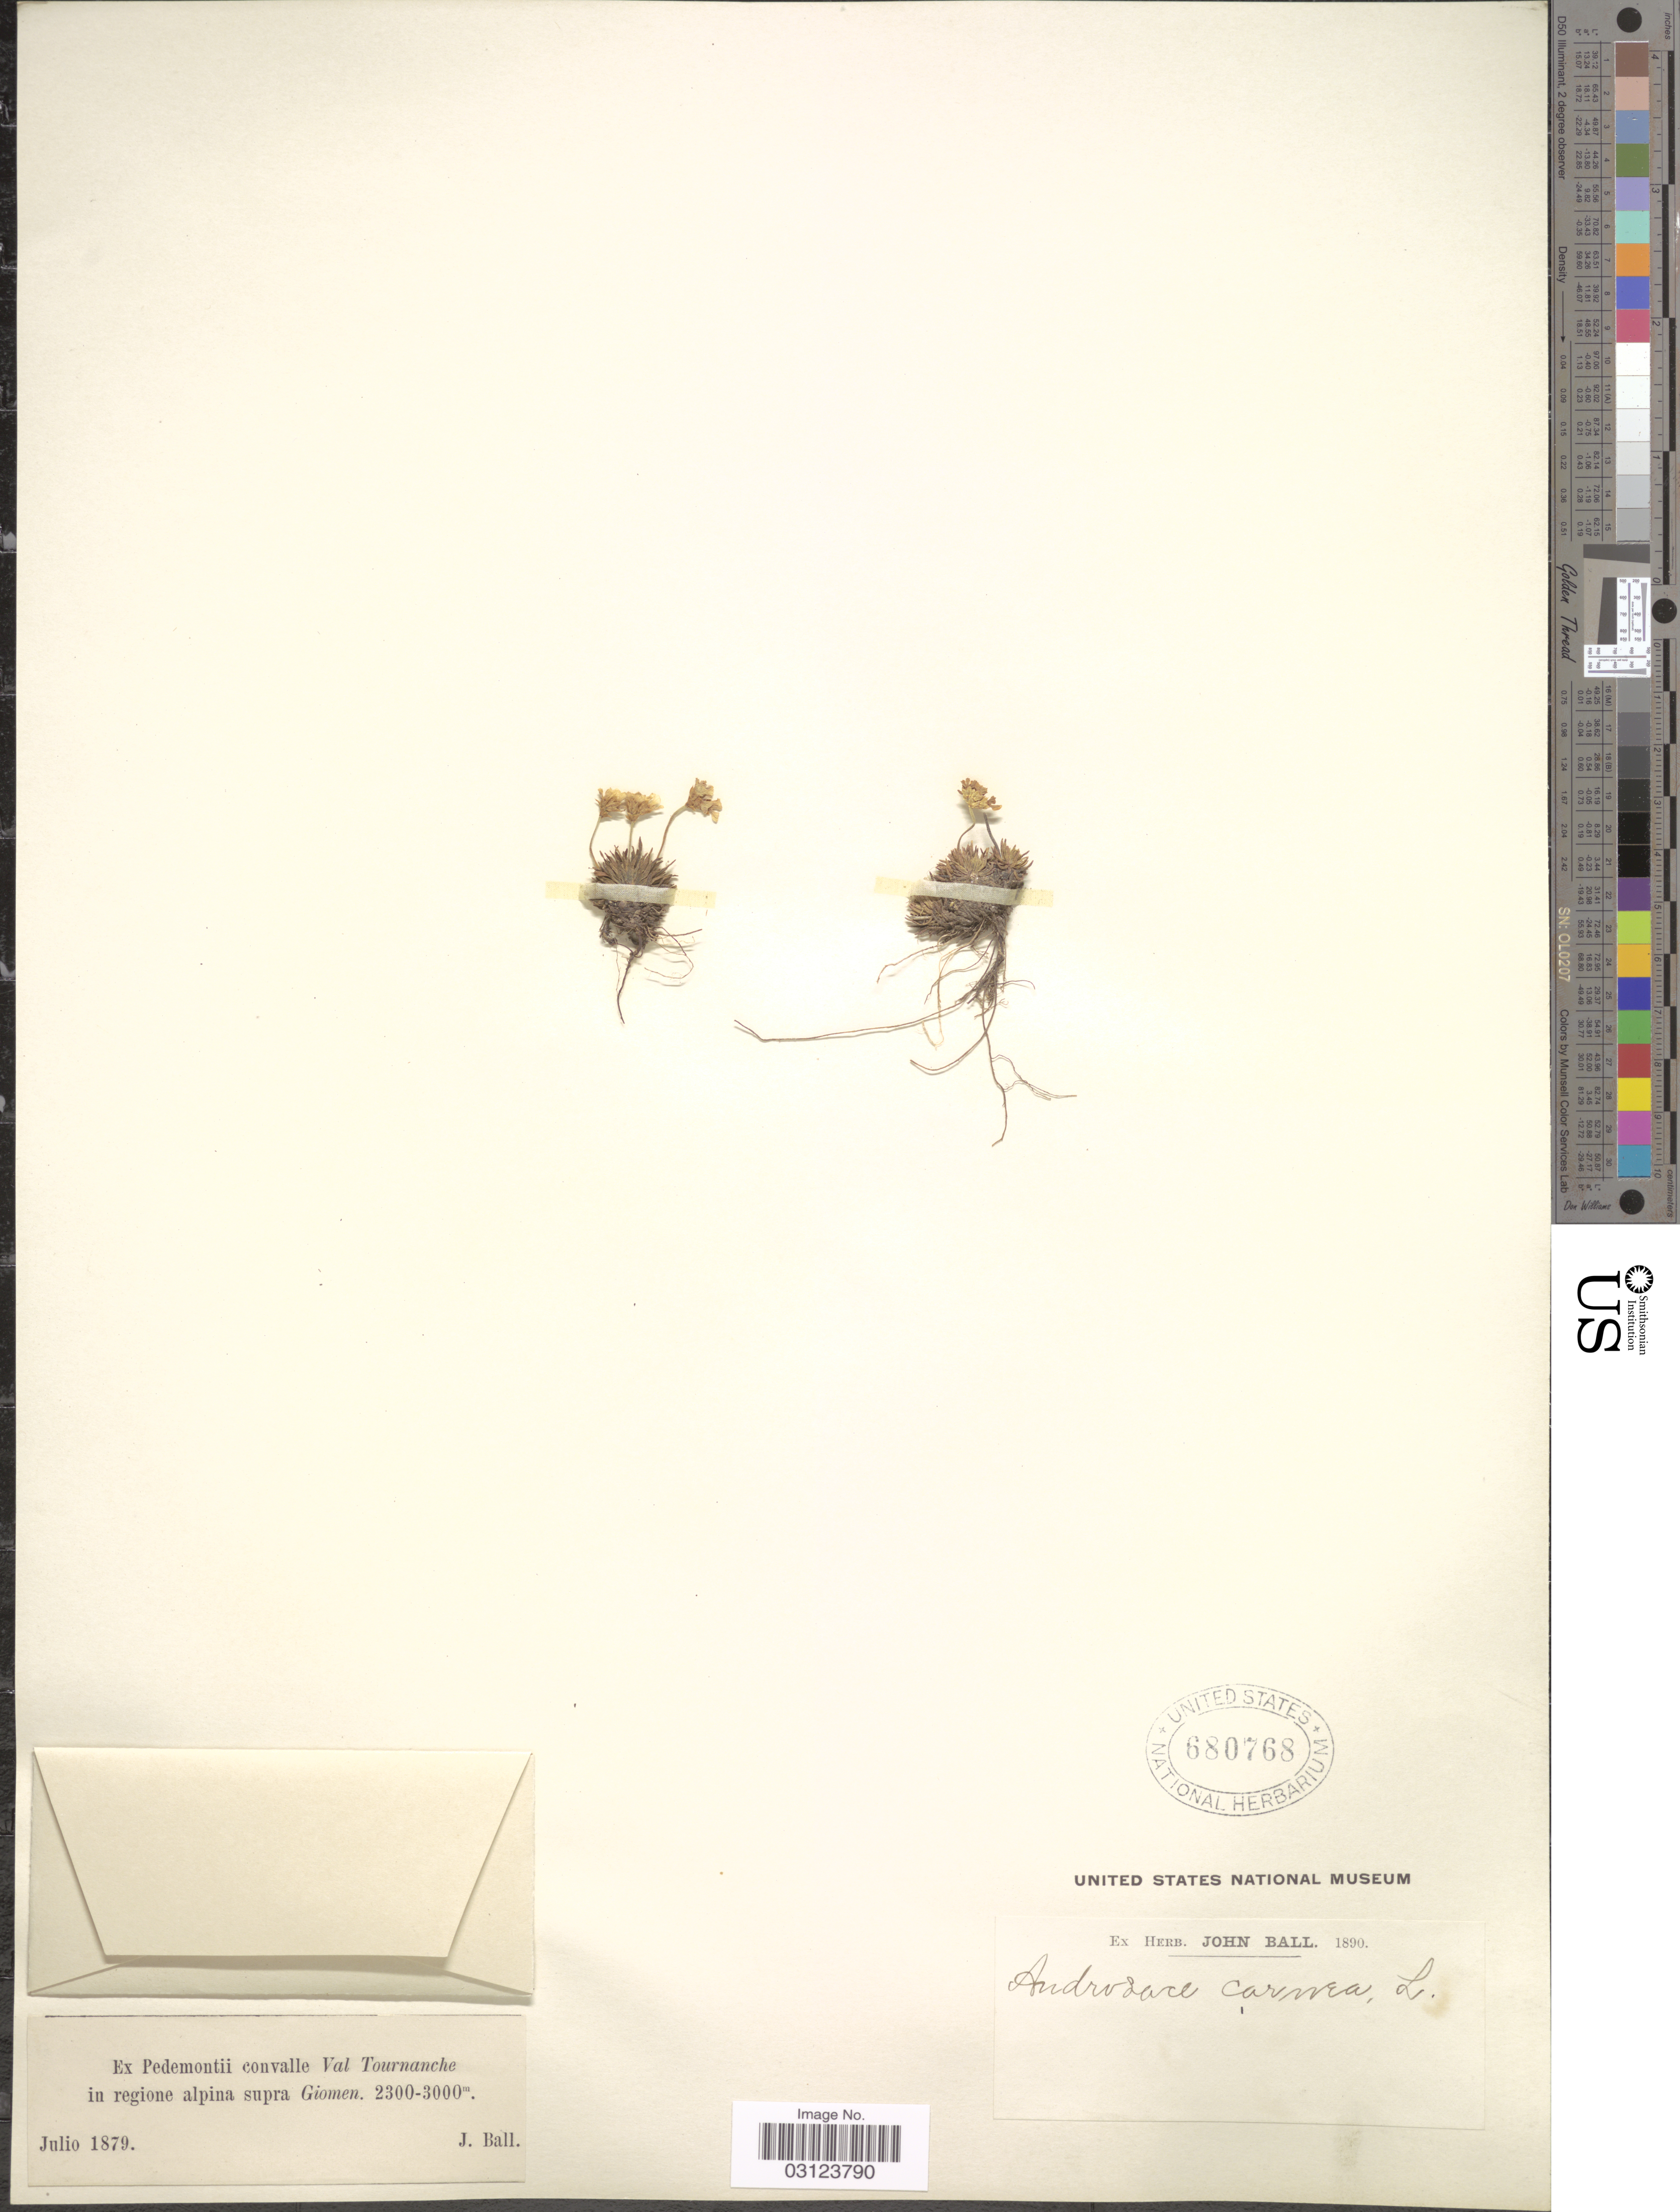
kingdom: Plantae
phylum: Tracheophyta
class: Magnoliopsida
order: Ericales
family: Primulaceae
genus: Androsace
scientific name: Androsace carnea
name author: L.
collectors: J. Ball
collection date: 1879-07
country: Italy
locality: Ex Pedemontii convalle Val Tournanche in regione alpine supra Giomen.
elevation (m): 2300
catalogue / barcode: US 680768